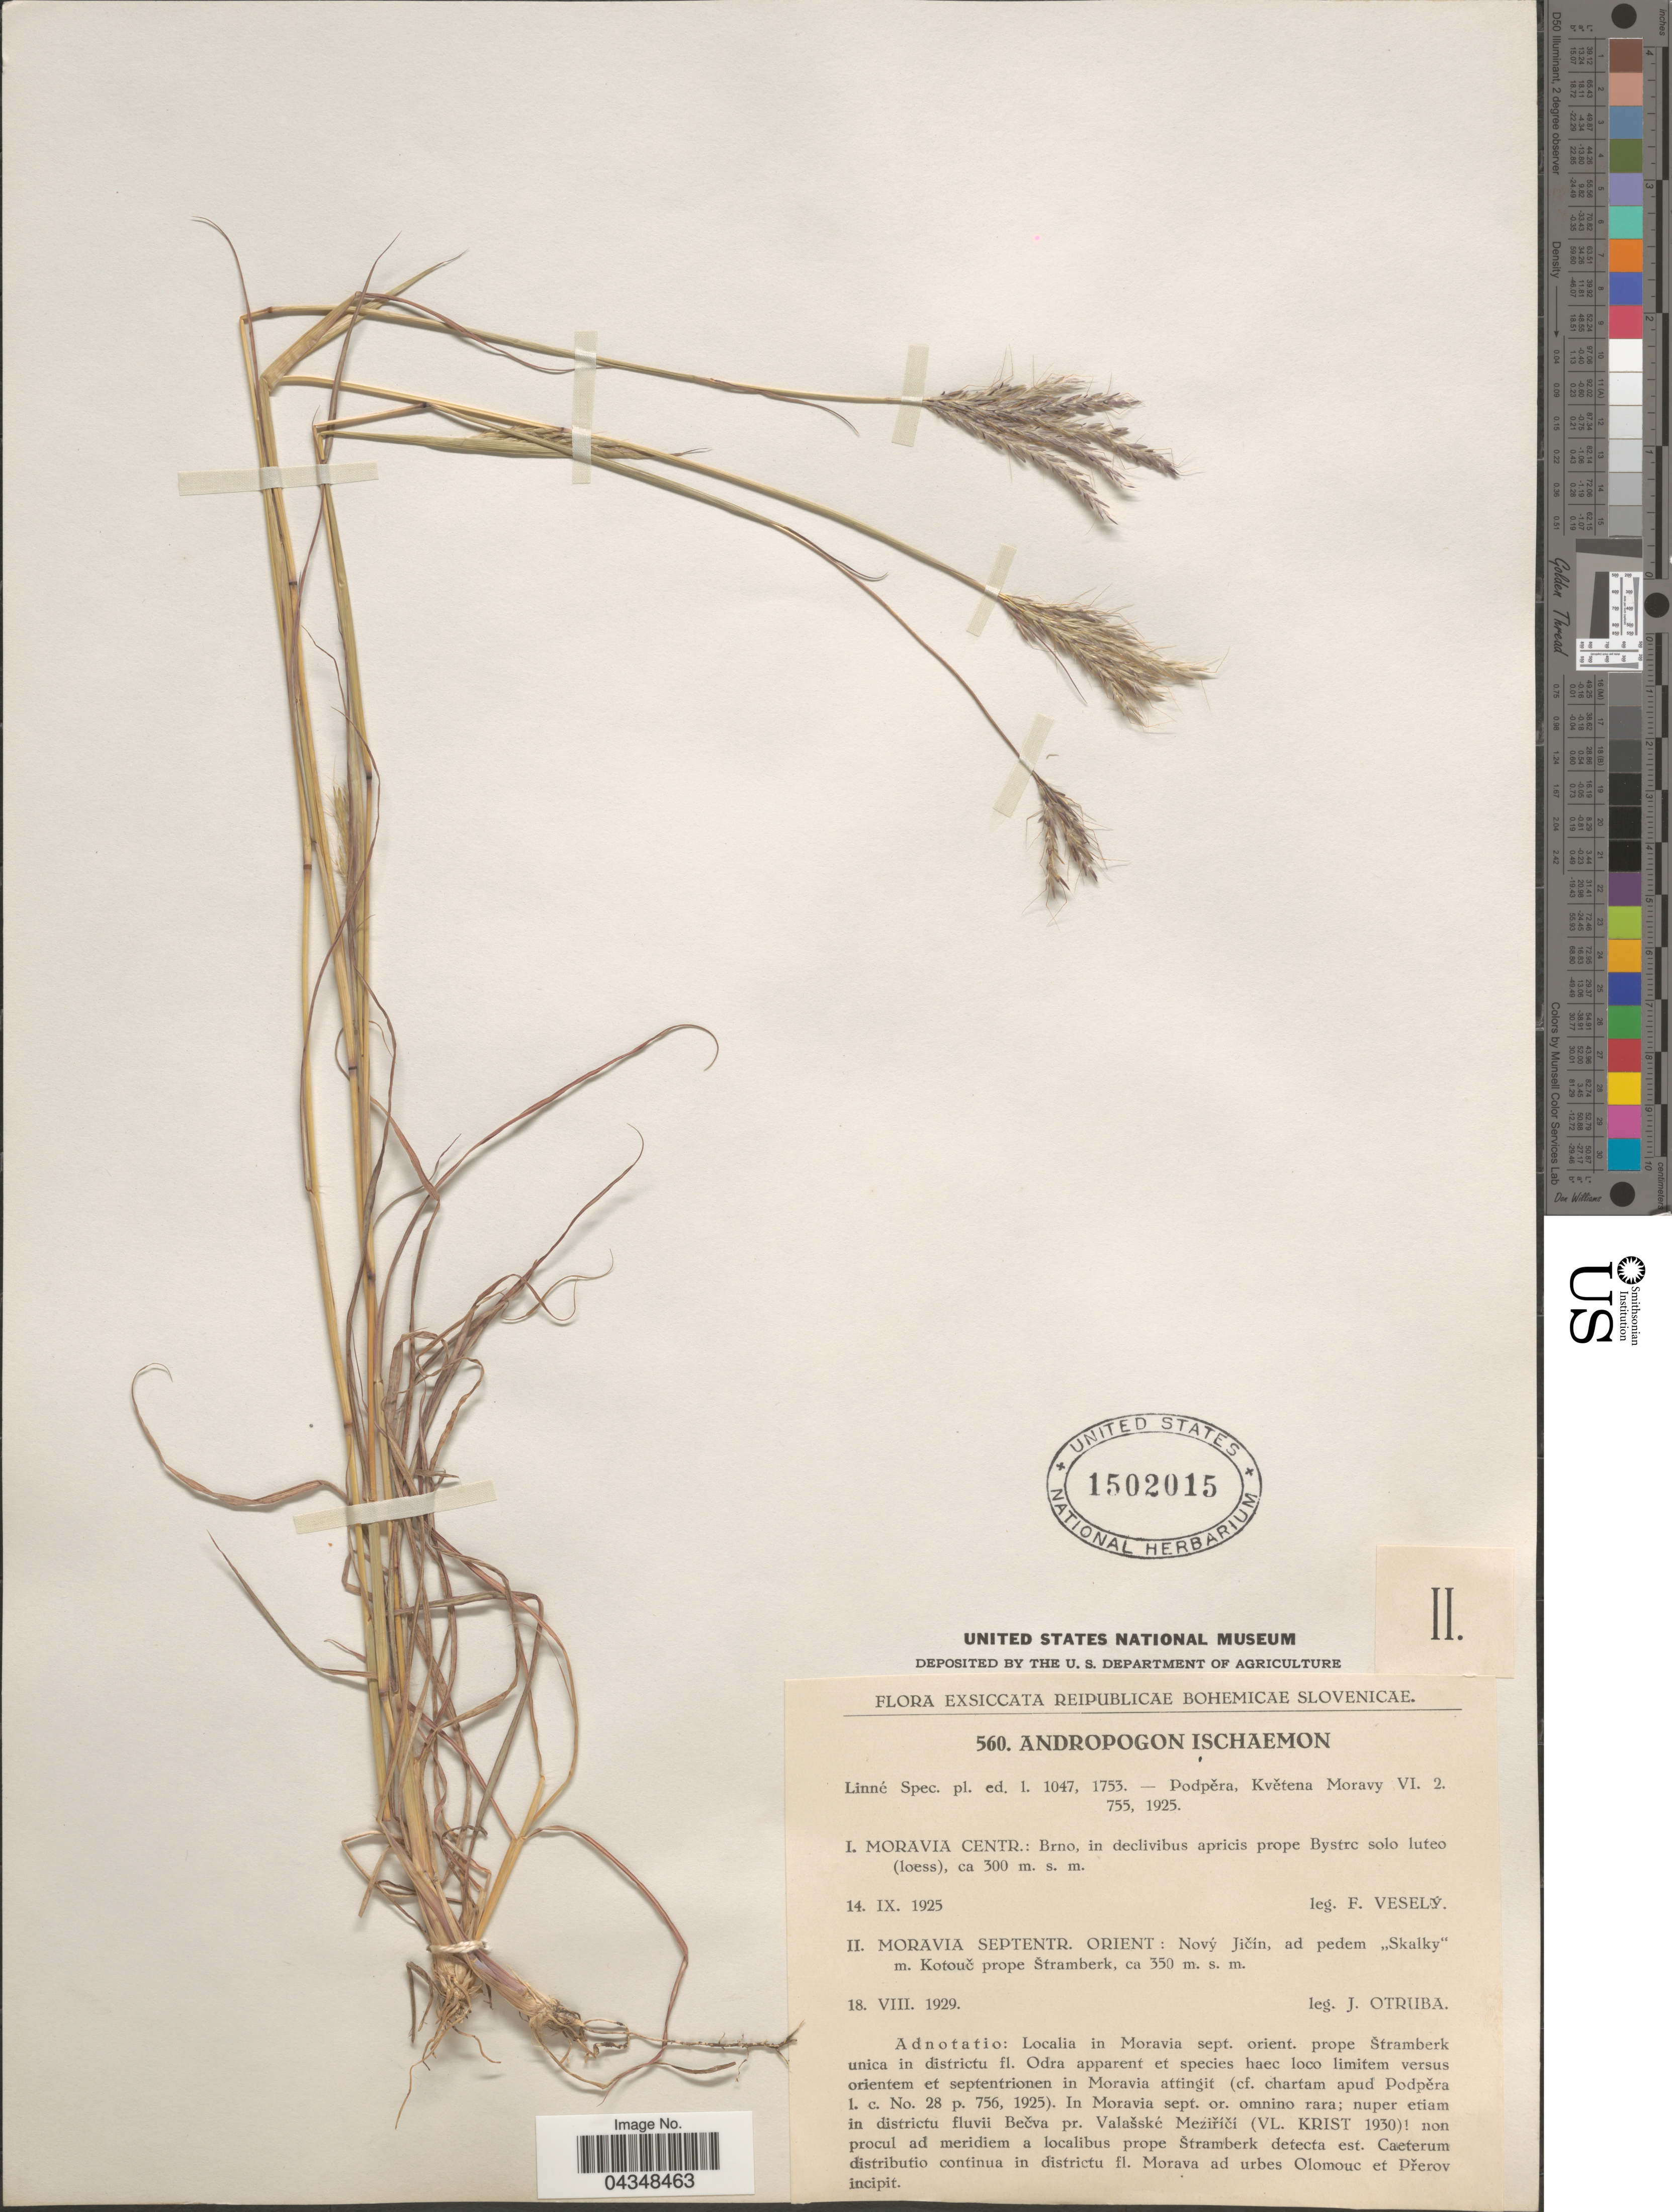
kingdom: Plantae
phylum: Tracheophyta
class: Liliopsida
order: Poales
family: Poaceae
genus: Bothriochloa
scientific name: Bothriochloa ischaemum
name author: (L.) Keng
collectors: J. Otruba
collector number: II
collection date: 1929-08-18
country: Czechia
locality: Moravia Septentr. Orient: Nový Jičin, ad pedem "Slalky" m. Kotouč prope Štramberk.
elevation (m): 350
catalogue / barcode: US 1502015